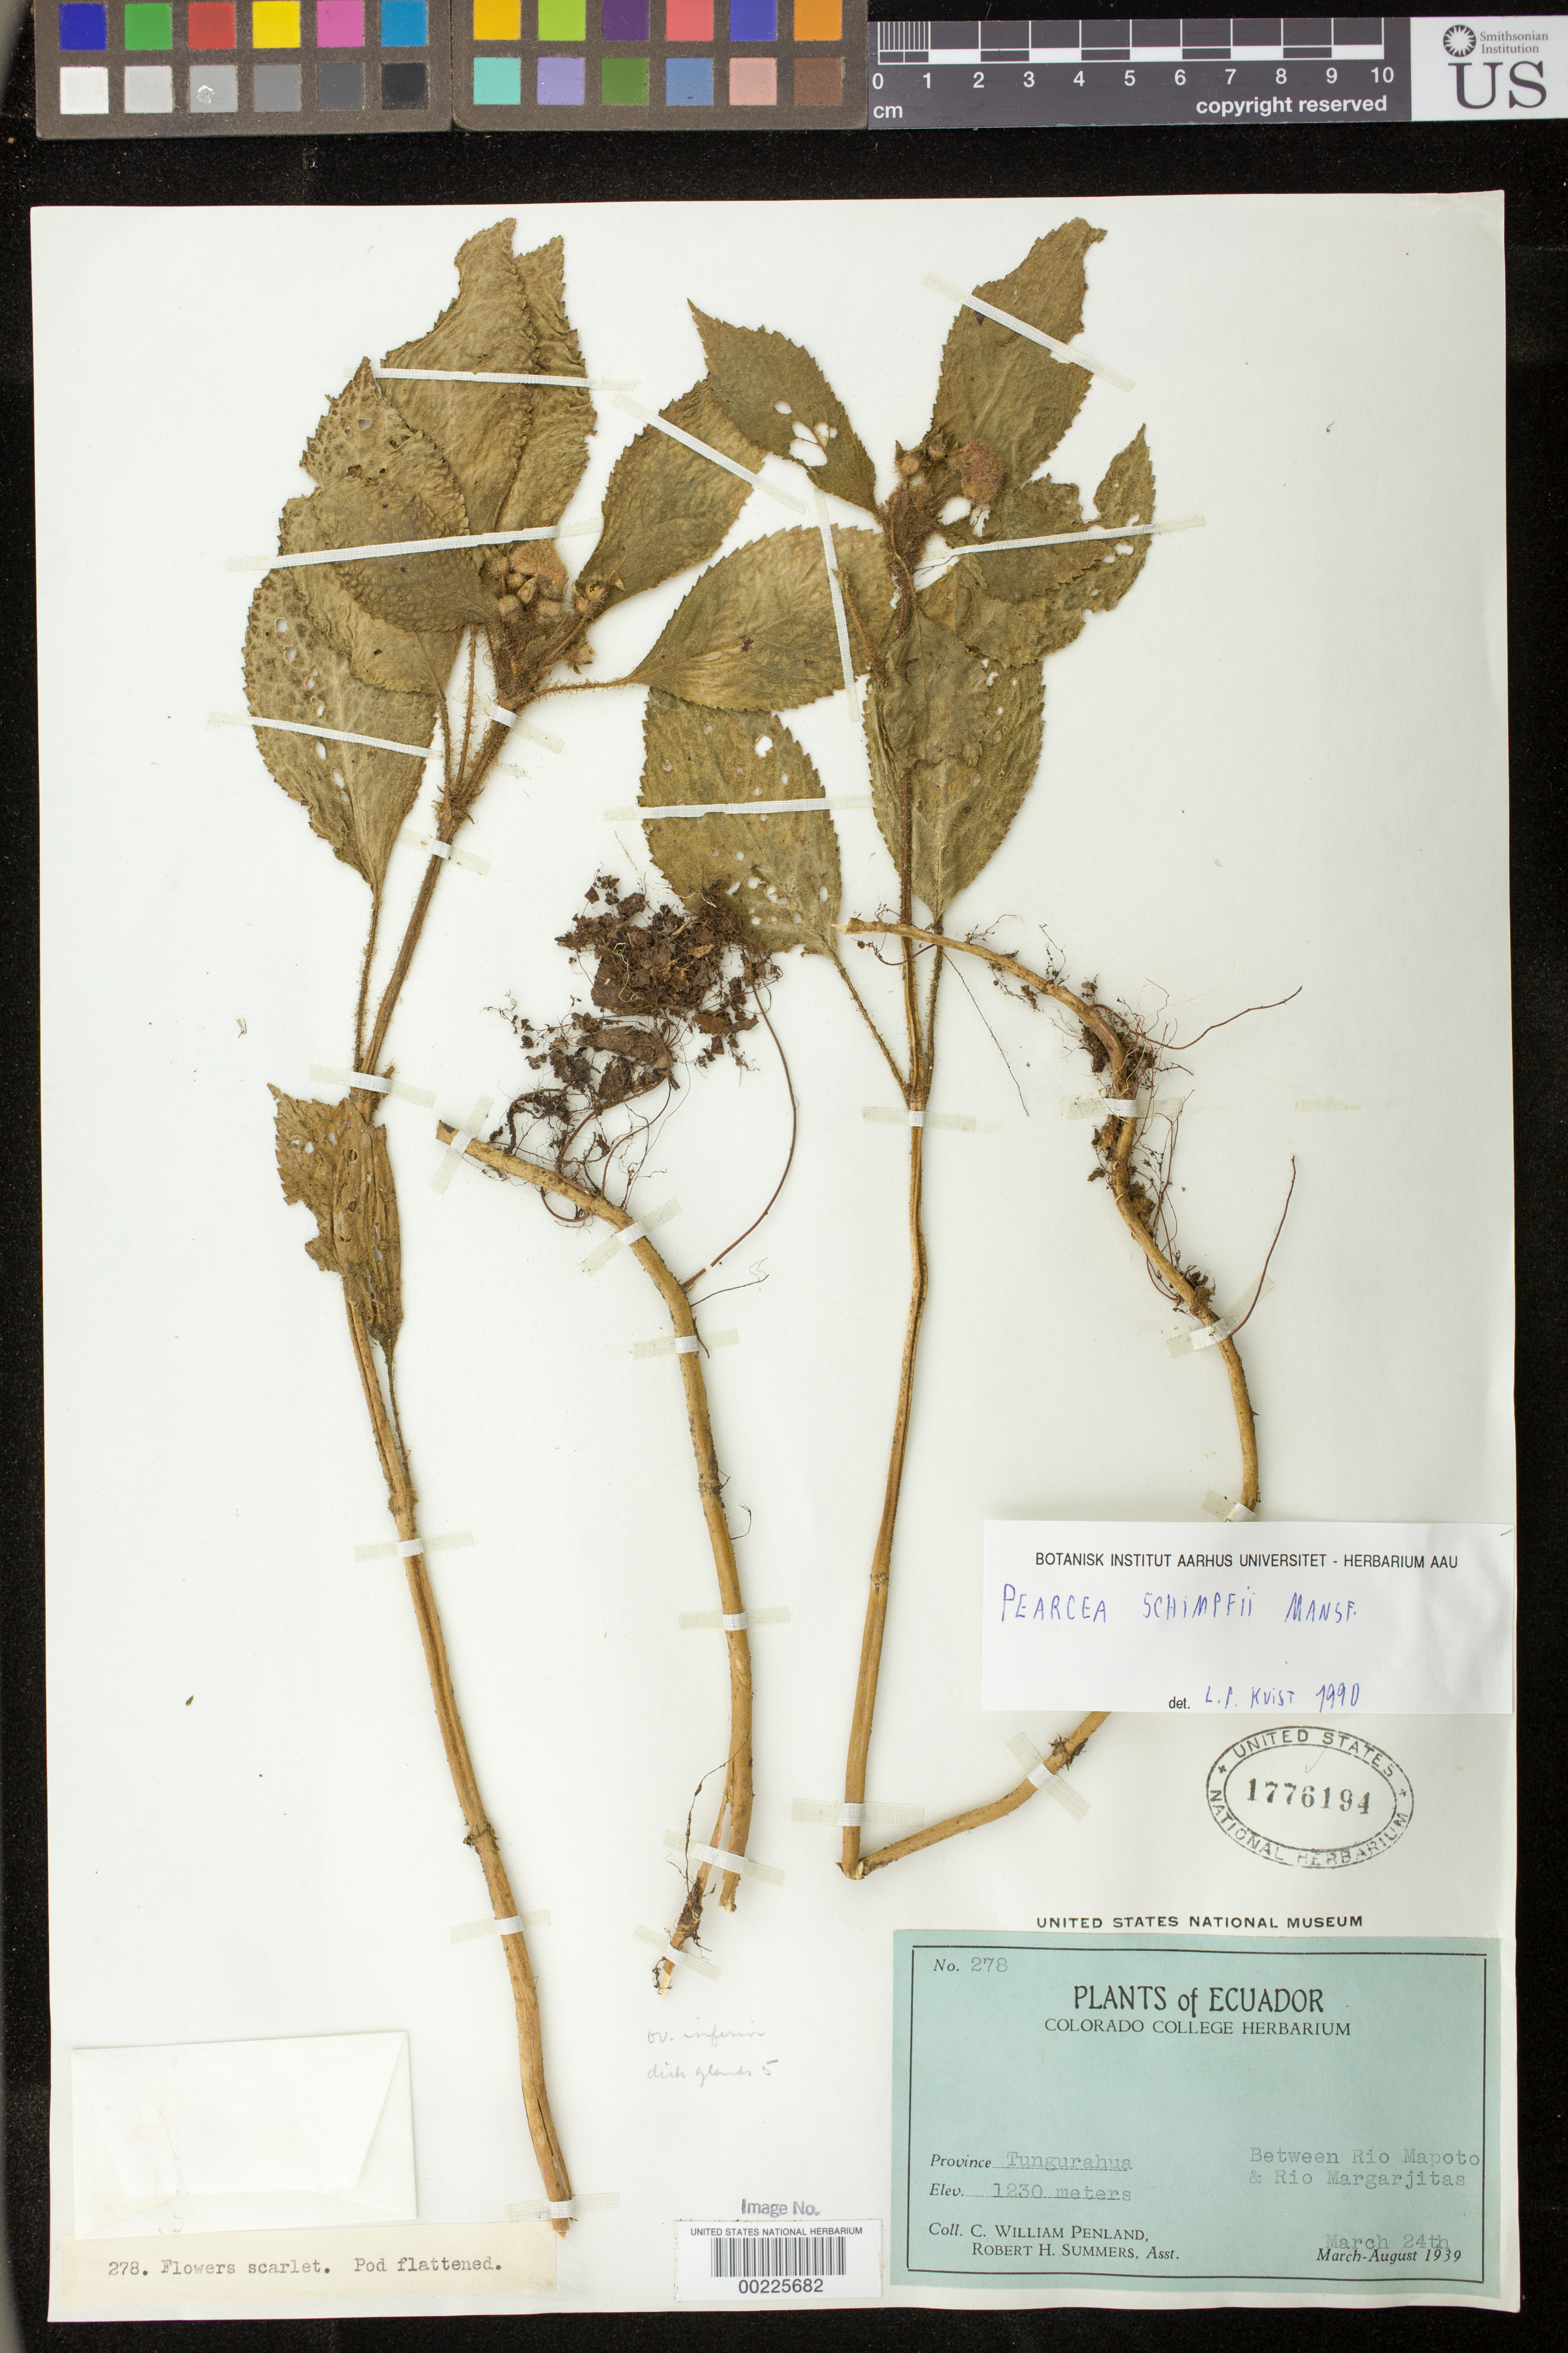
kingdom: Plantae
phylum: Tracheophyta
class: Magnoliopsida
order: Lamiales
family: Gesneriaceae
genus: Pearcea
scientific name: Pearcea schimpfii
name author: Mansf.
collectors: C. W. Penland & R. Summers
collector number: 278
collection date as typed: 24 Mar 1939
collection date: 1939-03-24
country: Ecuador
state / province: Tungurahua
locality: Between Rio Mapoto and Rio Margarjitas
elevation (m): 1230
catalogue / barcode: US 1776194